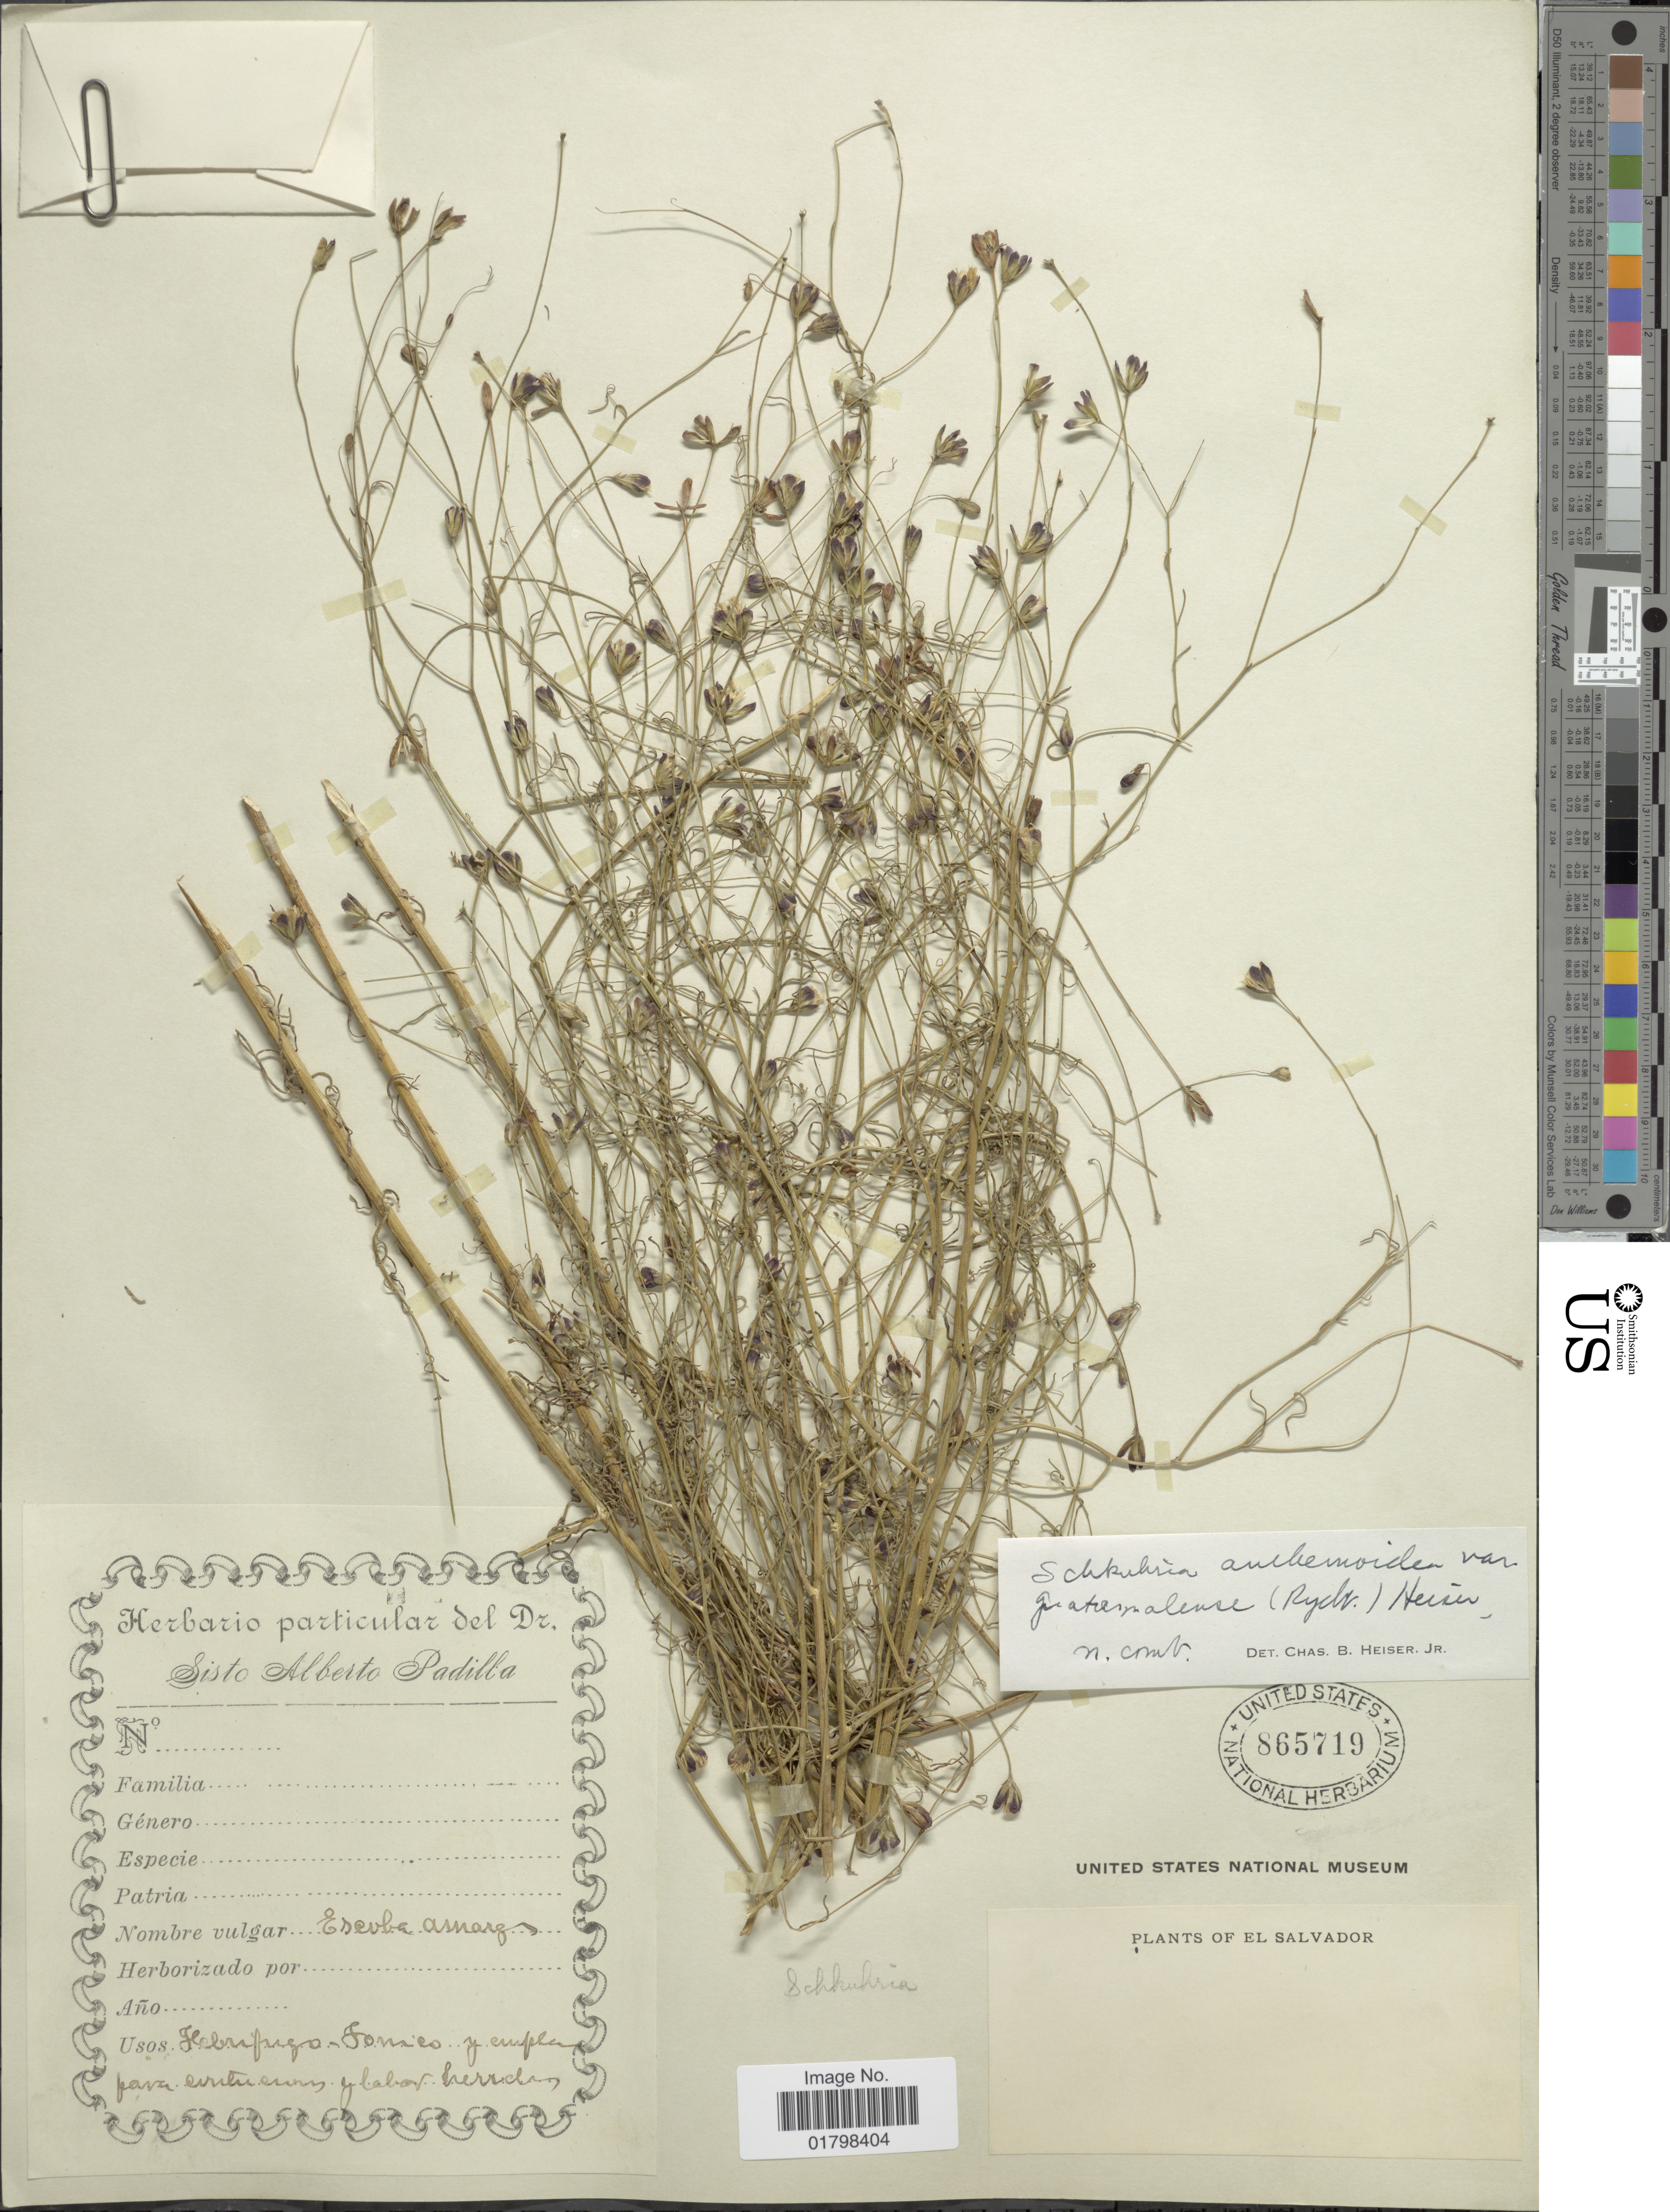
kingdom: Plantae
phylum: Tracheophyta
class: Magnoliopsida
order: Asterales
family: Asteraceae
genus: Schkuhria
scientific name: Schkuhria wislizeni var. guatemalensis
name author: (Rydb.) S.F. Blake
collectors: ex herb. Sisto Alberto Padilla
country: El Salvador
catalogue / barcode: US 865719